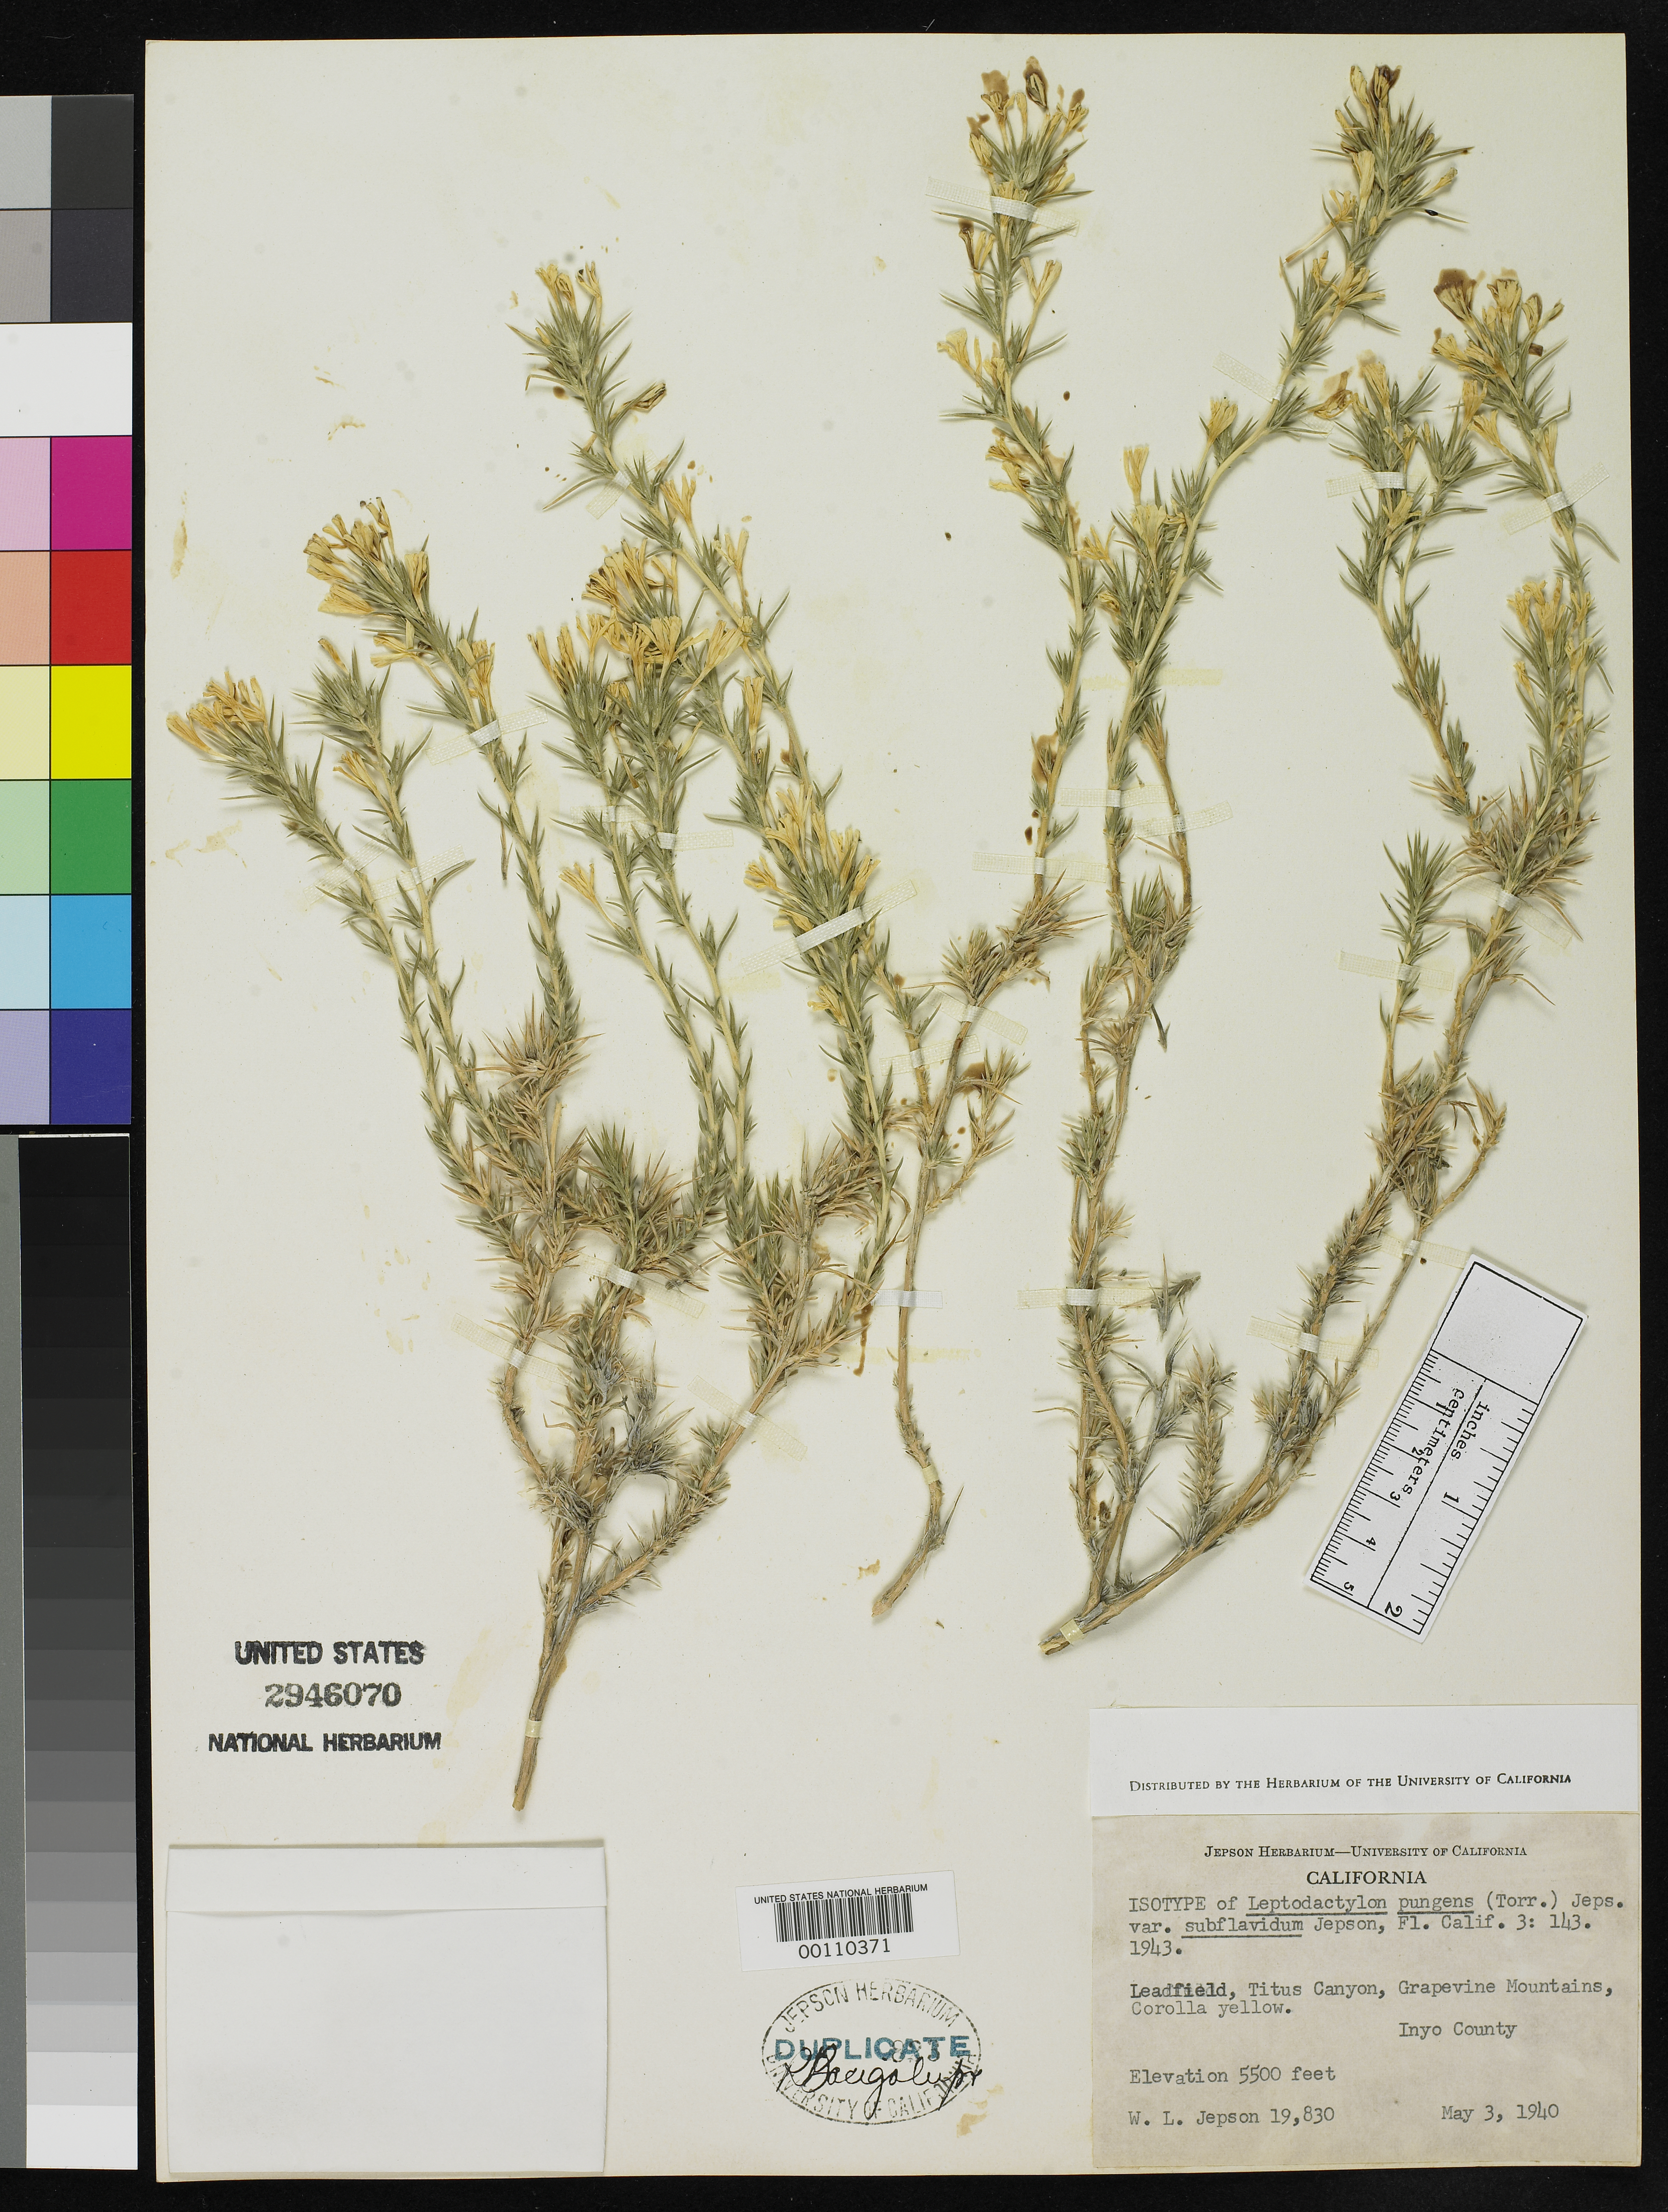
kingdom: Plantae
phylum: Tracheophyta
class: Magnoliopsida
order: Ericales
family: Polemoniaceae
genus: Leptodactylon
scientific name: Leptodactylon pungens var. subflavidum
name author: Jeps.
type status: Isotype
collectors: W. L. Jepson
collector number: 19830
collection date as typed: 03 May 1940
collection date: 1940-05-03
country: United States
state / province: California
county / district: Inyo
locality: Titus Canyon, Grapevine Mts; alt. 5500 ft.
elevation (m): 1676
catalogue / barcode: US 2946070